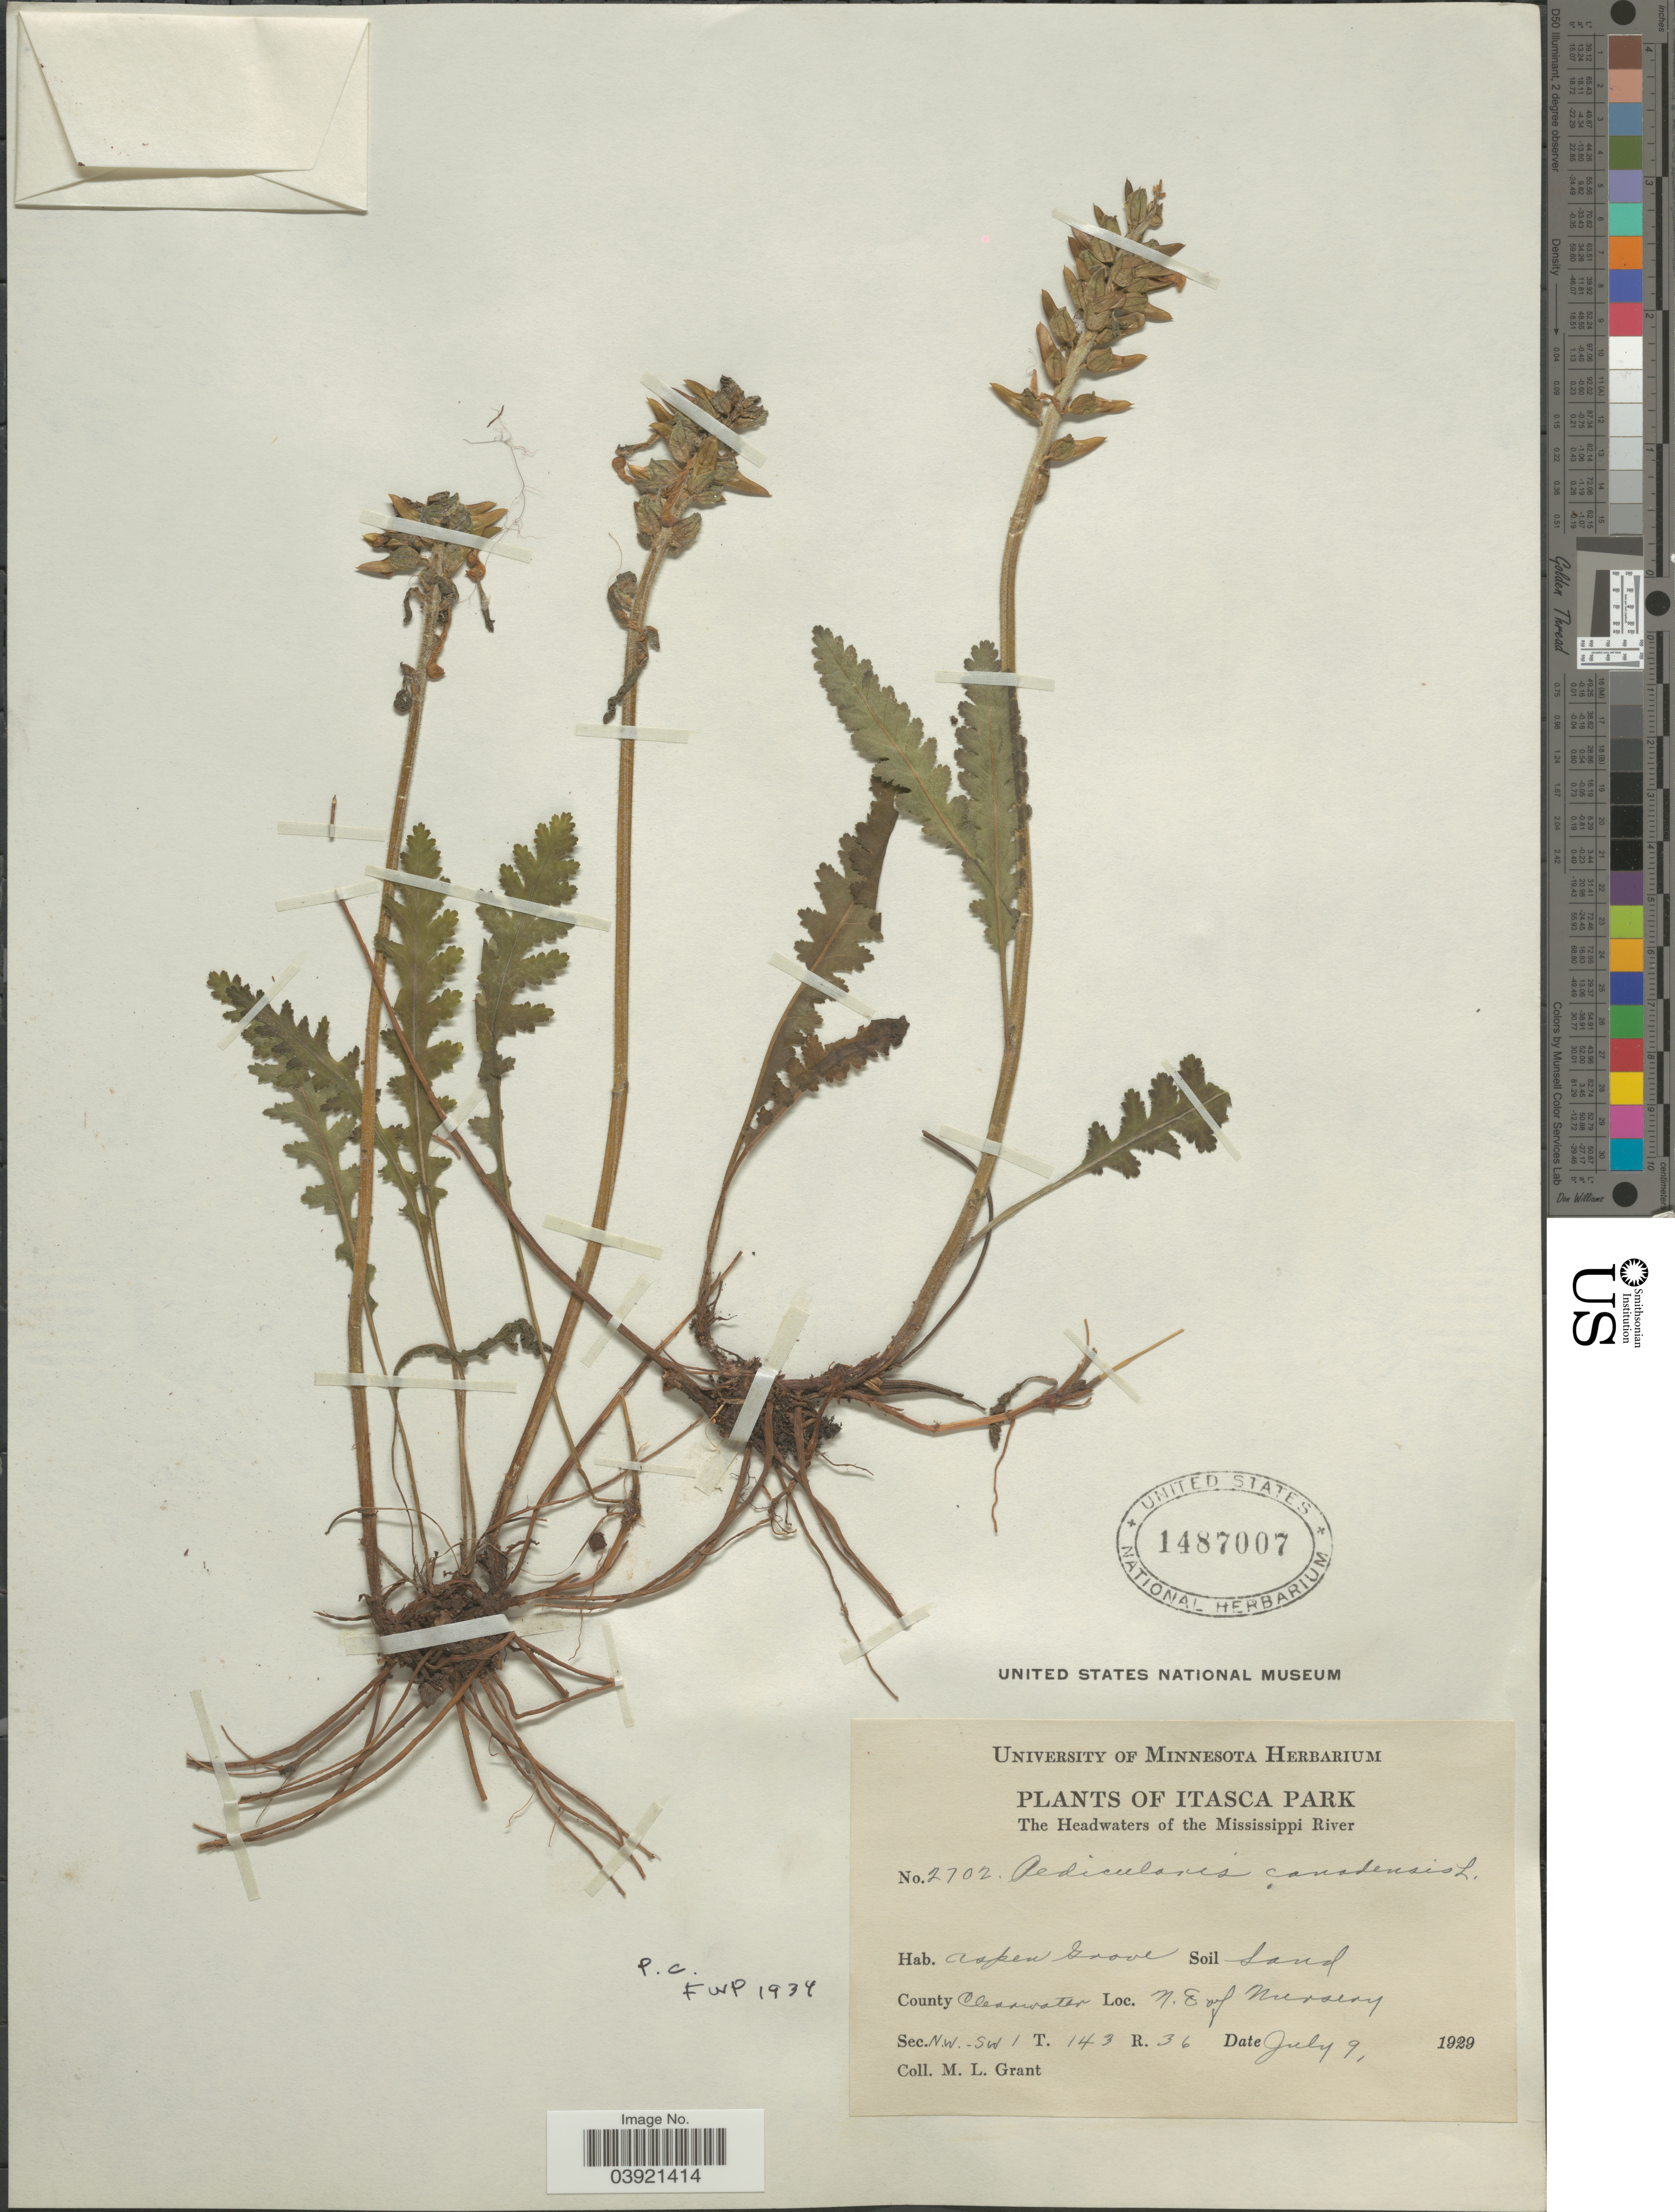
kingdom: Plantae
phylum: Tracheophyta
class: Magnoliopsida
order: Lamiales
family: Orobanchaceae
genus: Pedicularis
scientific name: Pedicularis canadensis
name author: L.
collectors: M. L. Grant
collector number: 2702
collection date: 1929-07-09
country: United States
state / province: Minnesota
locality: Itasca Park. The Headwaters of the Mississippi River. Aspen Grove. County Clearwater. N.E of Nursery. Sec. N.W.- S.W. 1 T. 143 R. 36.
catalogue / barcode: US 1487007